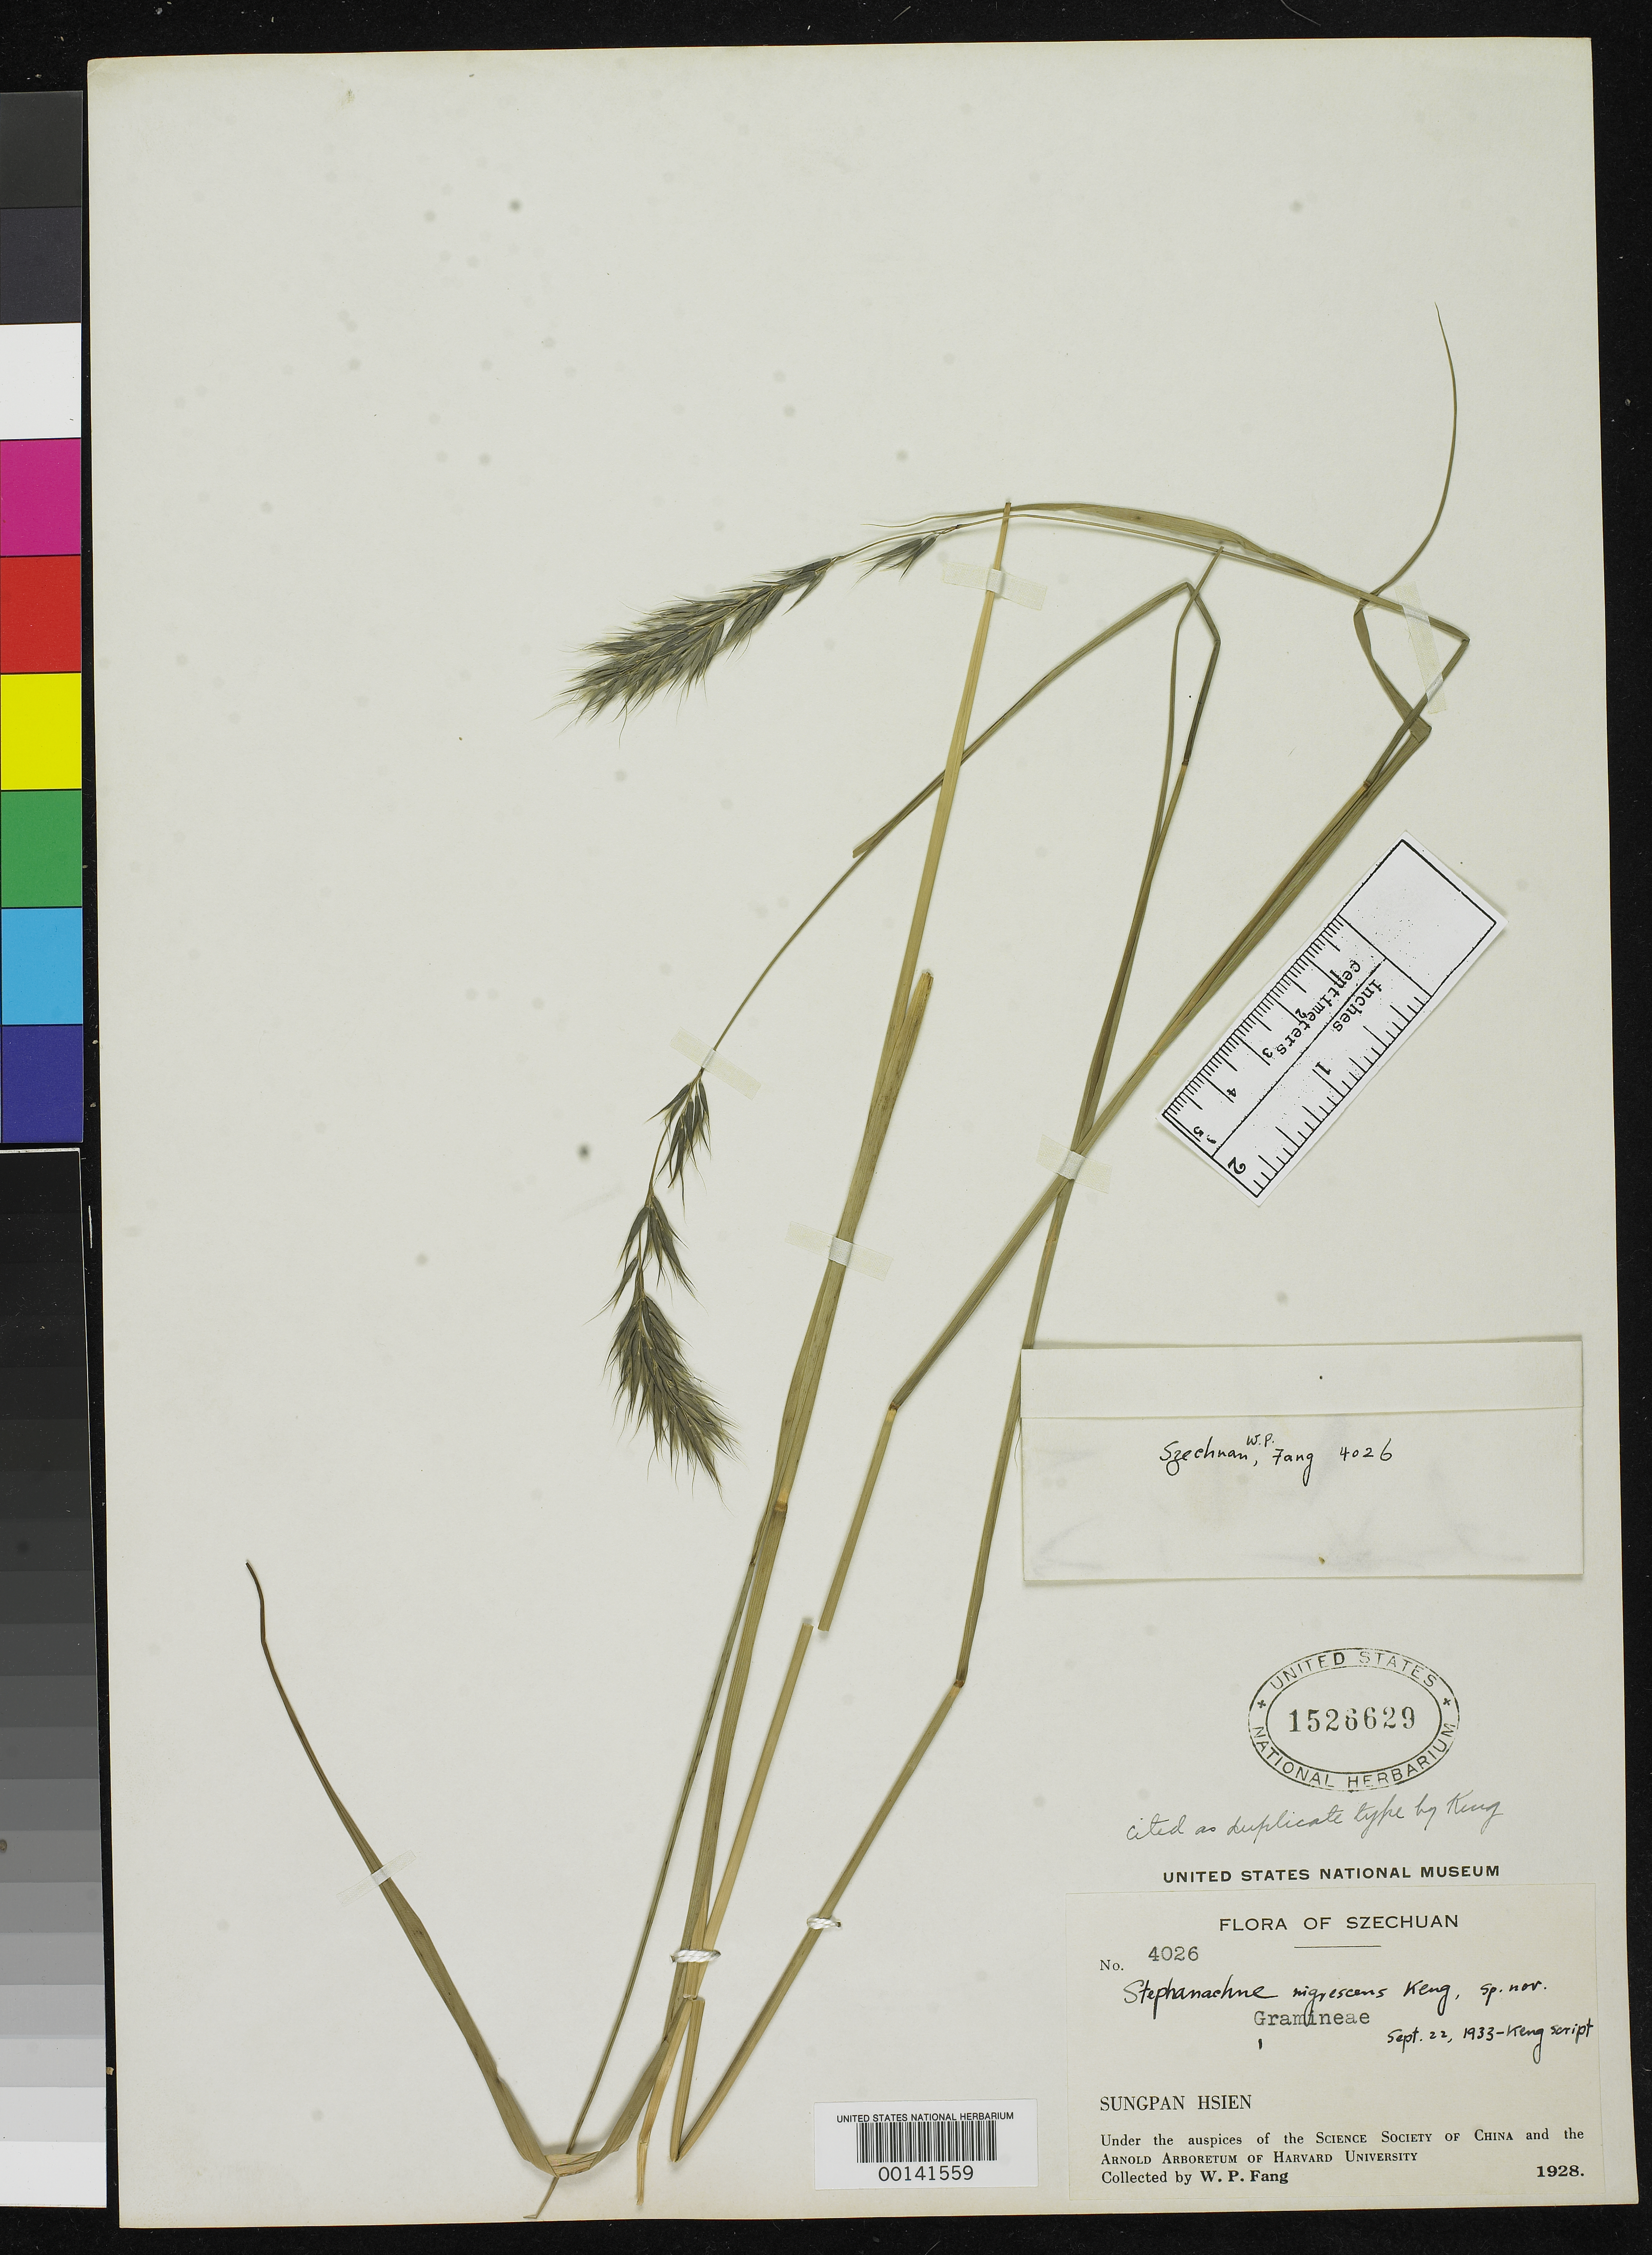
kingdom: Plantae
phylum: Tracheophyta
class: Liliopsida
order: Poales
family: Poaceae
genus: Stephanachne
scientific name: Stephanachne nigrescens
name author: Keng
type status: Isotype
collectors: W. P. Fang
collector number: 4026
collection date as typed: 08 Aug 1928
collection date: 1928-08-08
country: China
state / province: Sichuan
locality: Sungpan Hsien.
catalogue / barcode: US 1526629